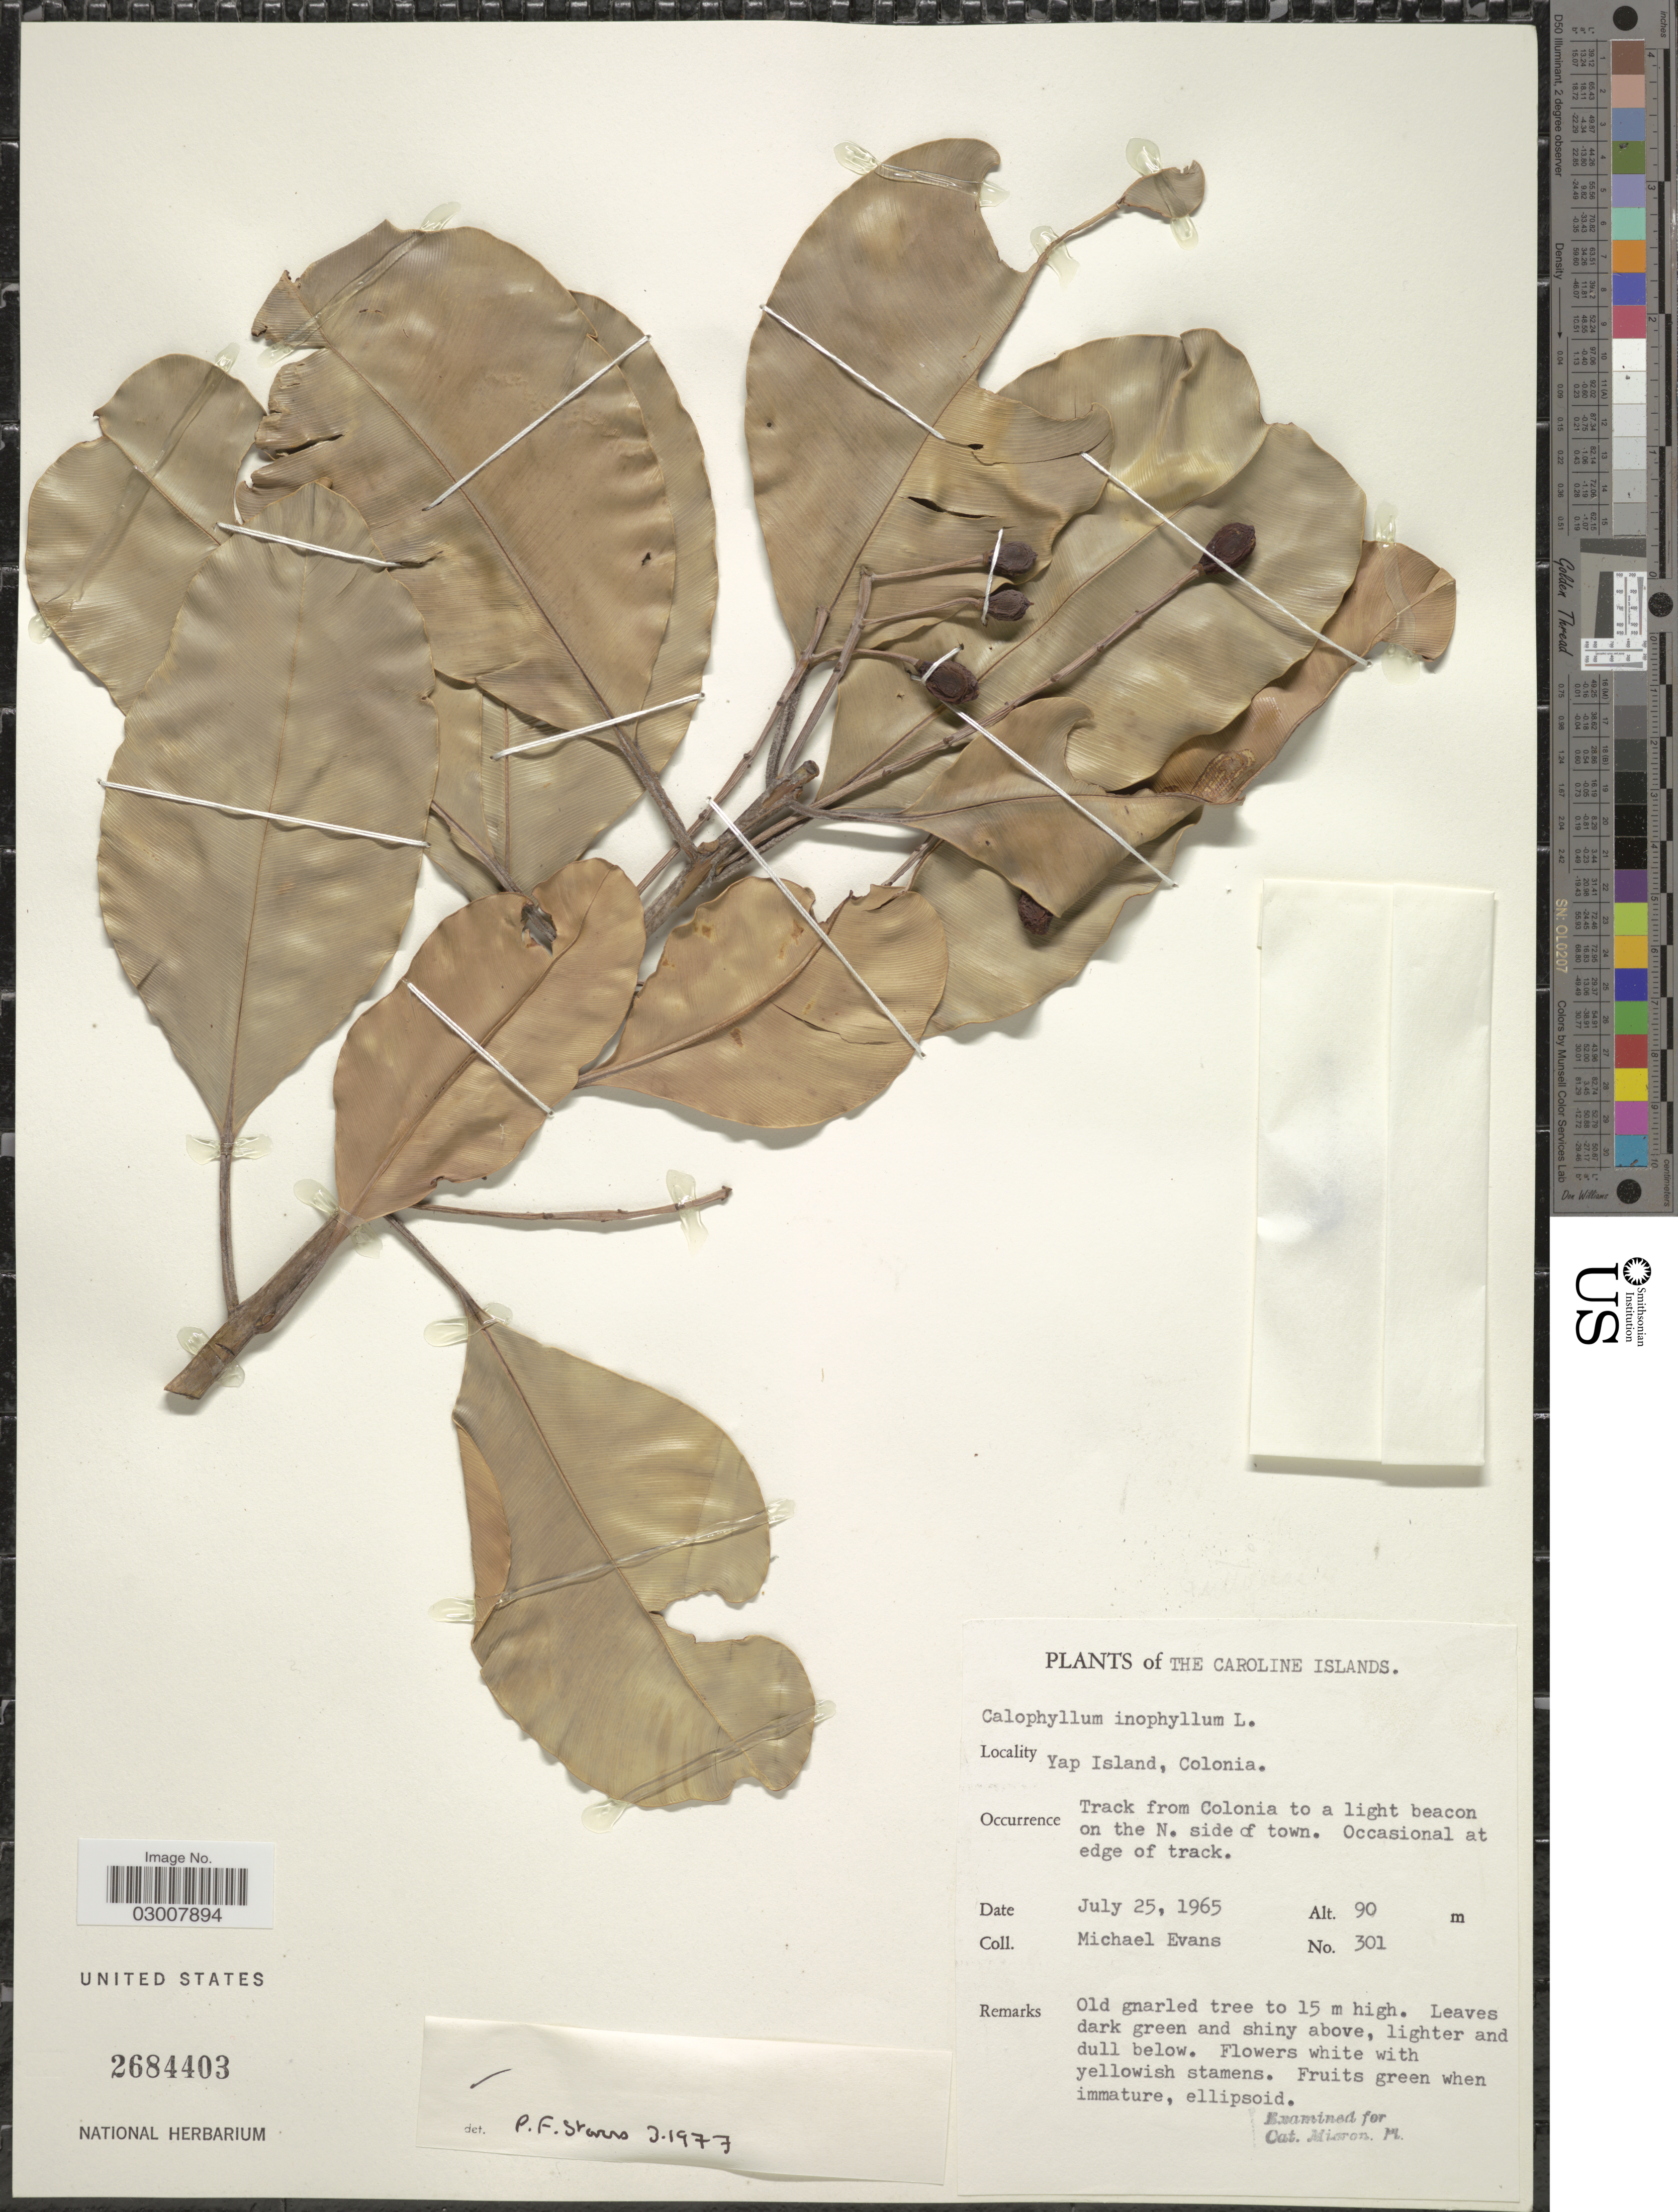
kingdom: Plantae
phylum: Tracheophyta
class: Magnoliopsida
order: Malpighiales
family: Calophyllaceae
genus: Calophyllum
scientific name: Calophyllum inophyllum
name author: L.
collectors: M. Evans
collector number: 301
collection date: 1965-07-25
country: Micronesia, Federated States of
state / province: Yap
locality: The Caroline Islands. Yap Island, Colonia. Track from Colonia to a light beacon on the N. side of town.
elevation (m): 90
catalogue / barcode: US 2684403